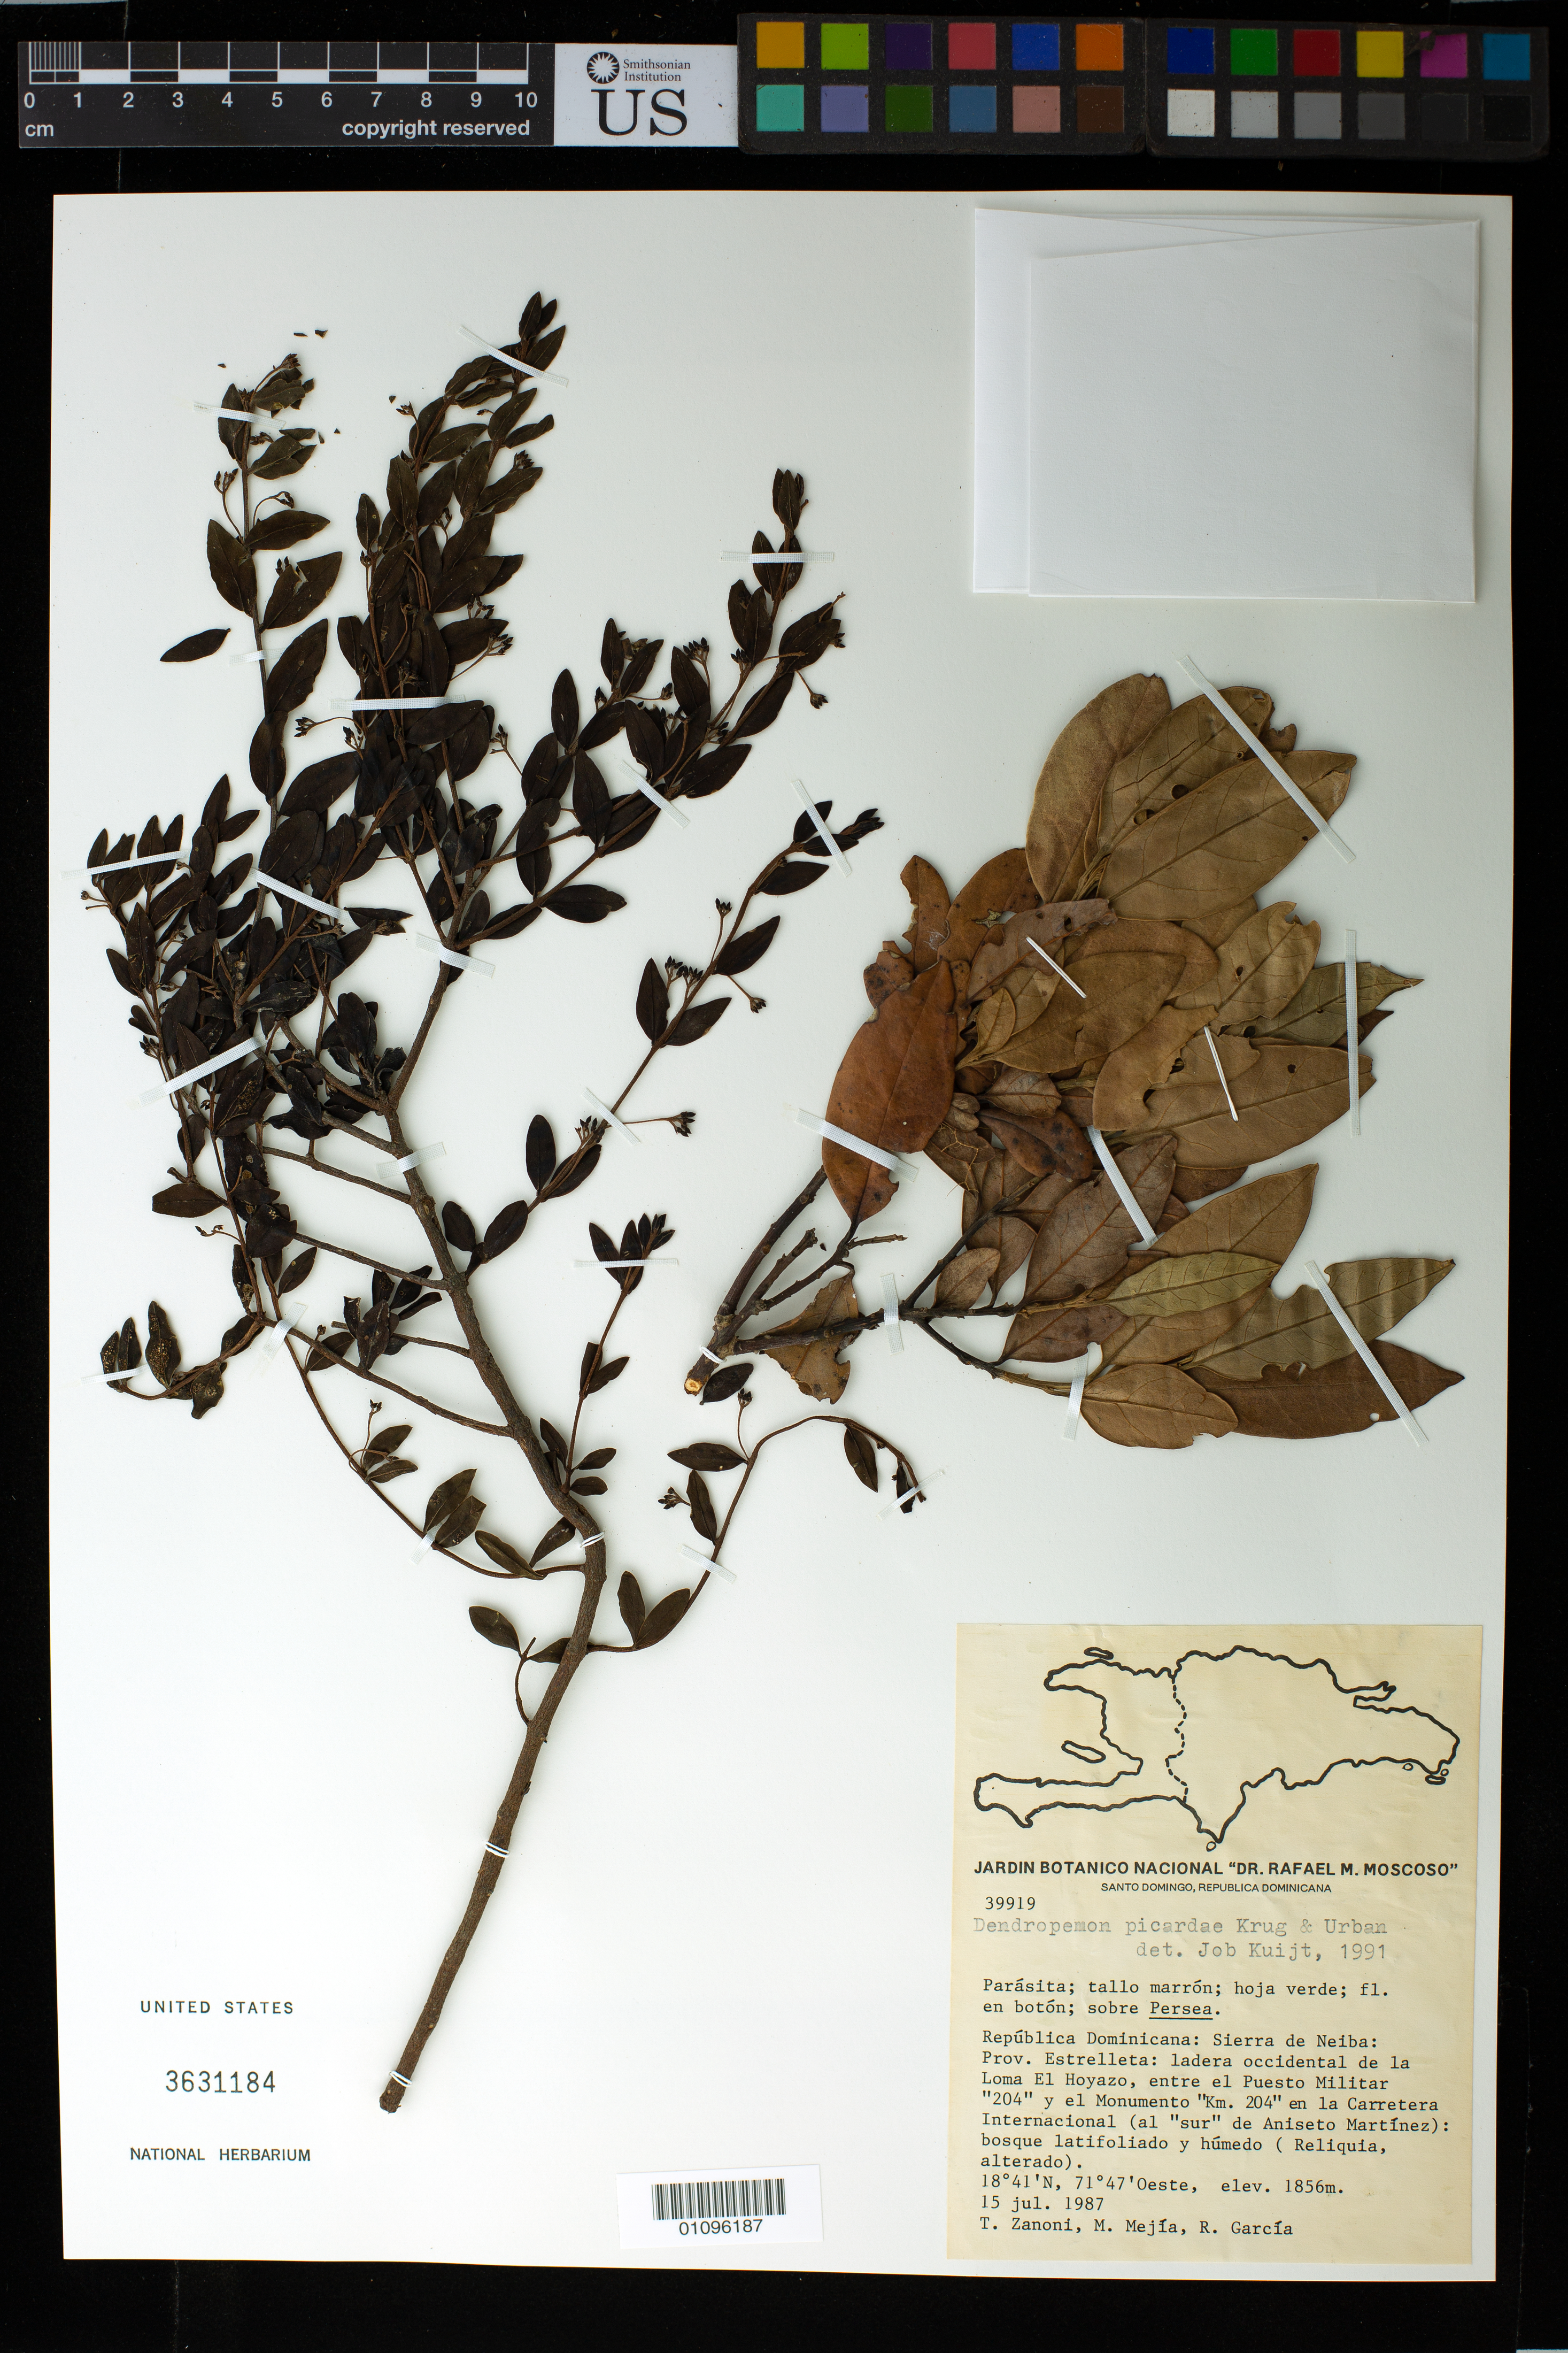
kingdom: Plantae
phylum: Tracheophyta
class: Magnoliopsida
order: Santalales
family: Loranthaceae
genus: Dendropemon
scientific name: Dendropemon picardae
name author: Krug & Urb.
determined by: Kuijt, Job, (CANADA)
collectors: T. A. Zanoni, M. Mejia & R. G. García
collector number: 39919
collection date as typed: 15 Jul 1987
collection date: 1987-07-15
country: Dominican Republic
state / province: Elías Piña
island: Hispaniola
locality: Sierra de Neiba, ladera occidental de la Loma El Hoyazo, entre el Puesto Militar "204" y el Monumento "Km 204" en la Carretera Internacional (al "sur" de Aniseto Martínez)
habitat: Bosque latifoliado y húmedo (Reliquia, alterado)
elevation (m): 1856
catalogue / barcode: US 3631184